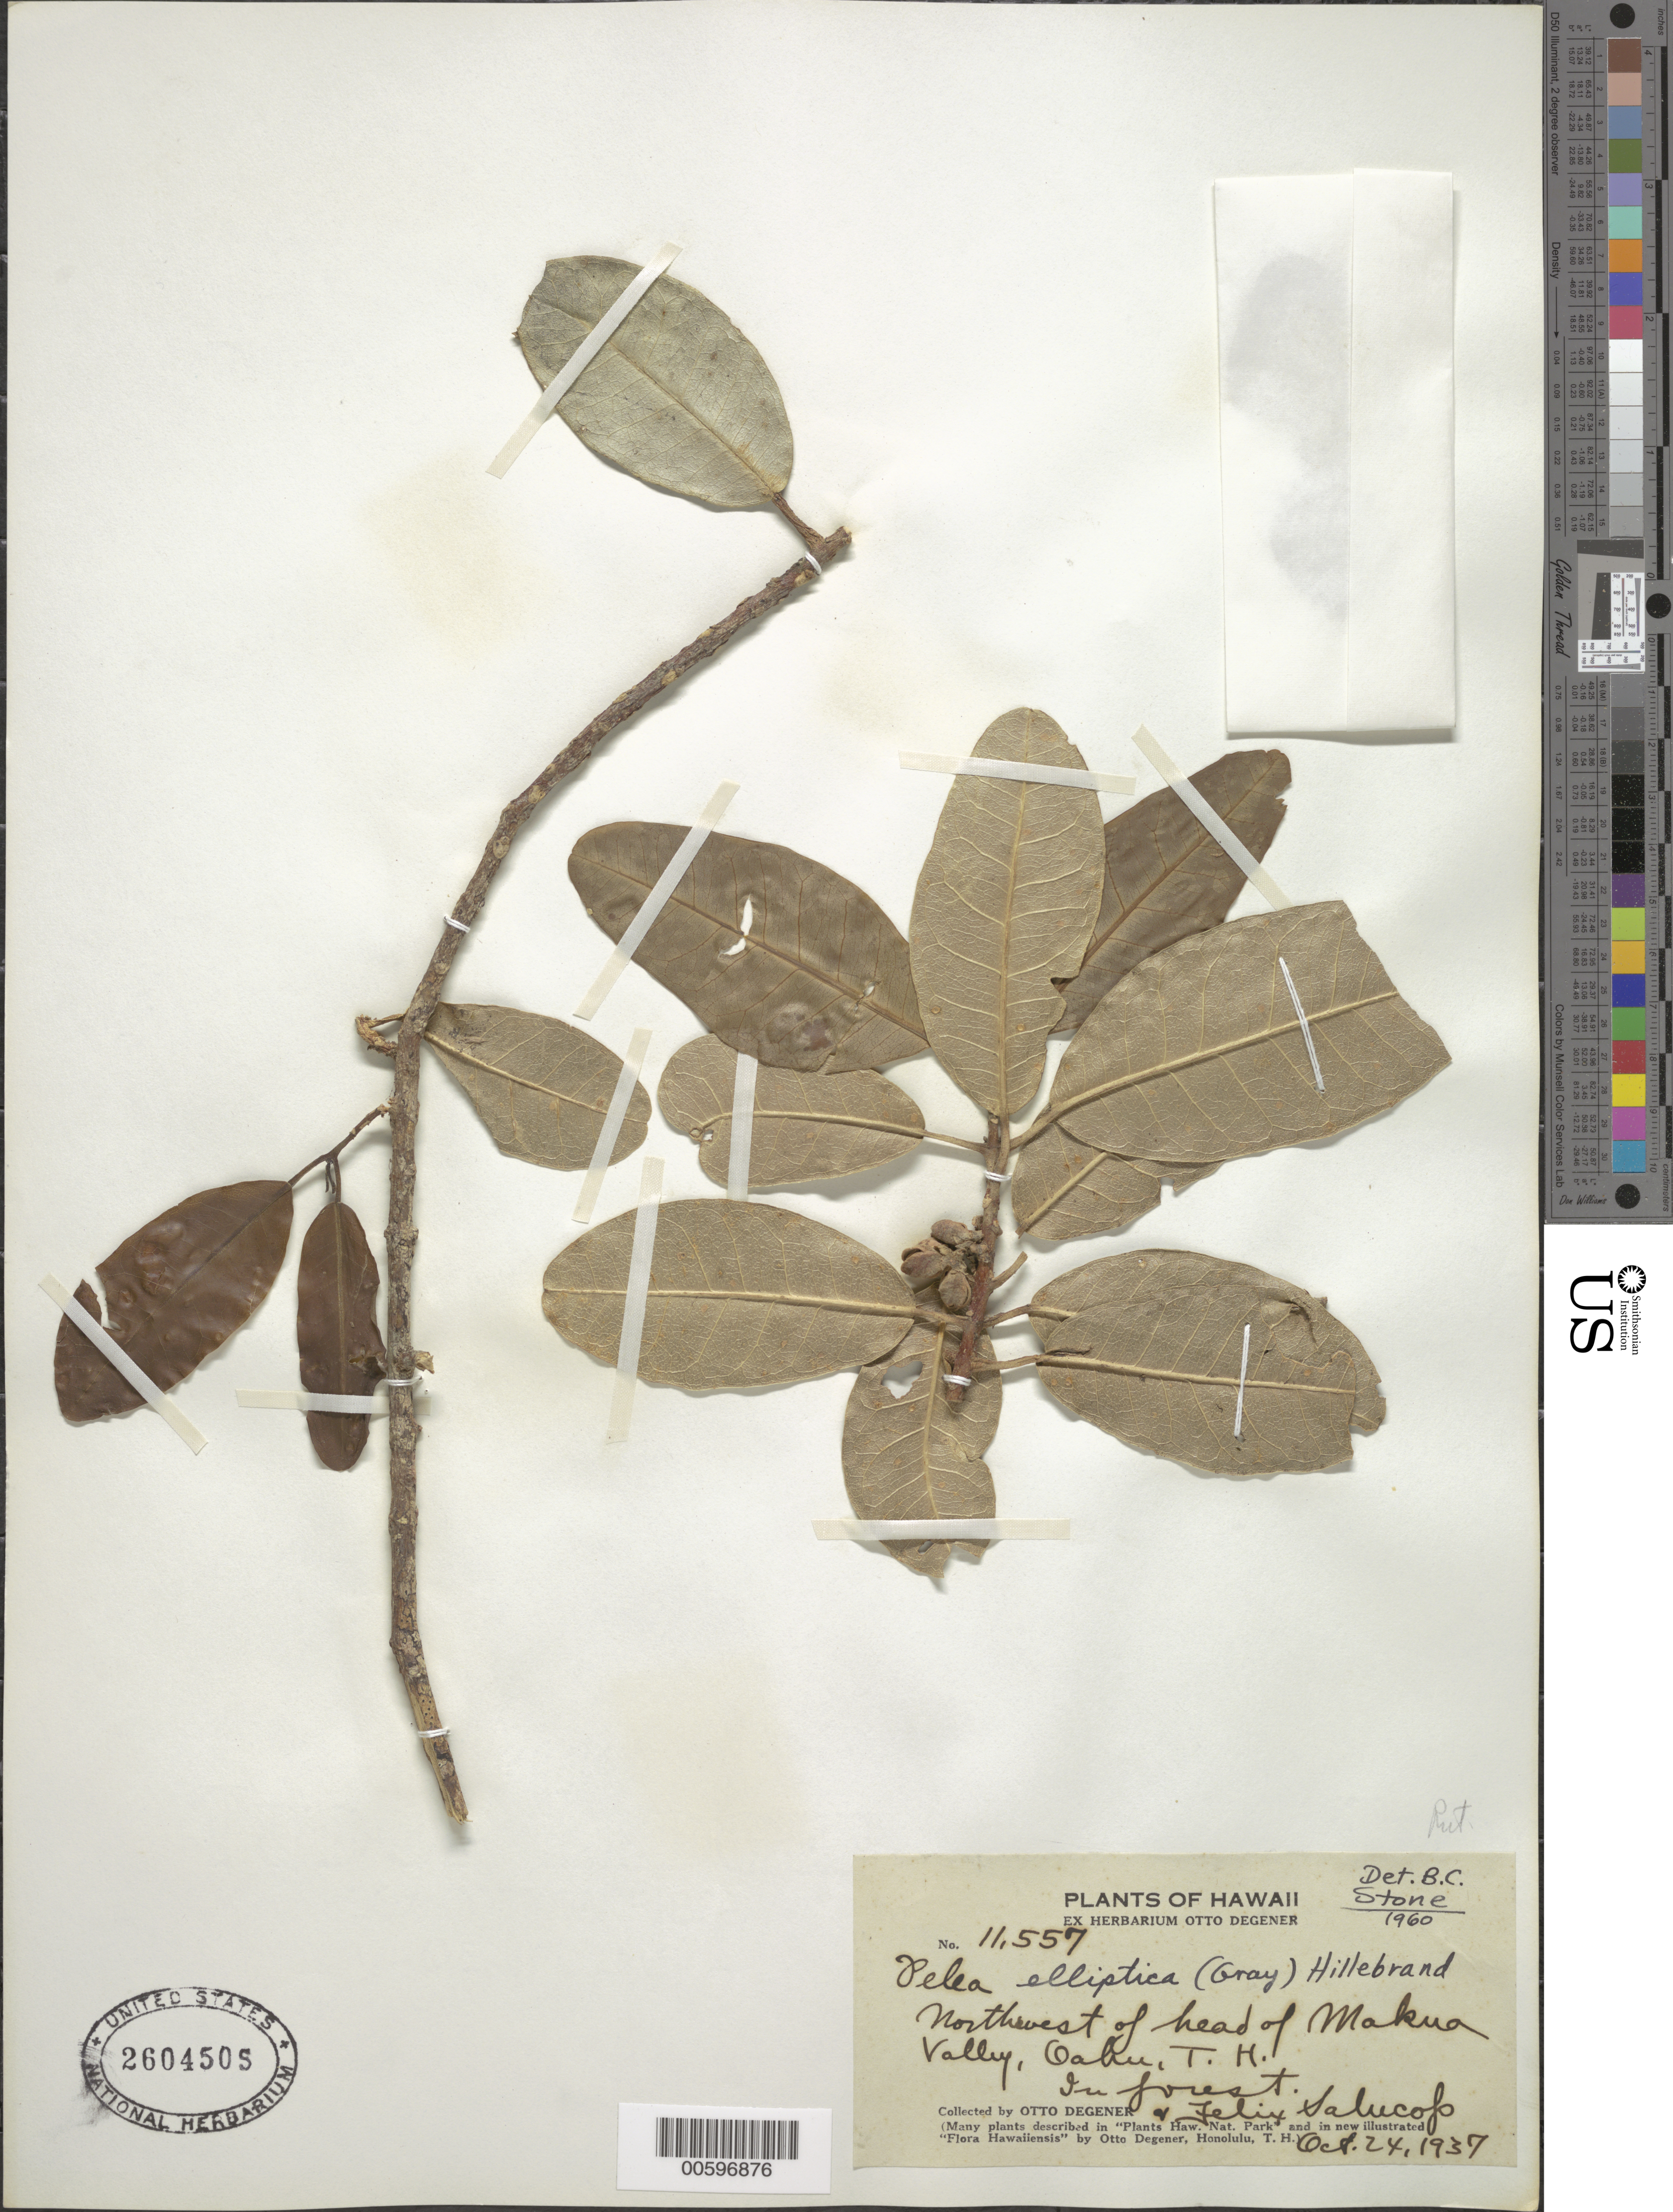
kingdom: Plantae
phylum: Tracheophyta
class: Magnoliopsida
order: Sapindales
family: Rutaceae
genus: Melicope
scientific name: Melicope elliptica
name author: A. Gray in Wilkes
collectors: O. Degener & F. Salucop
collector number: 11557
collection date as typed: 24 Oct 1937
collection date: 1937-10-24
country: United States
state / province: Hawaii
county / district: Honolulu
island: Oahu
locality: NW of head of Makua Valley.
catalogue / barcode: US 2604505